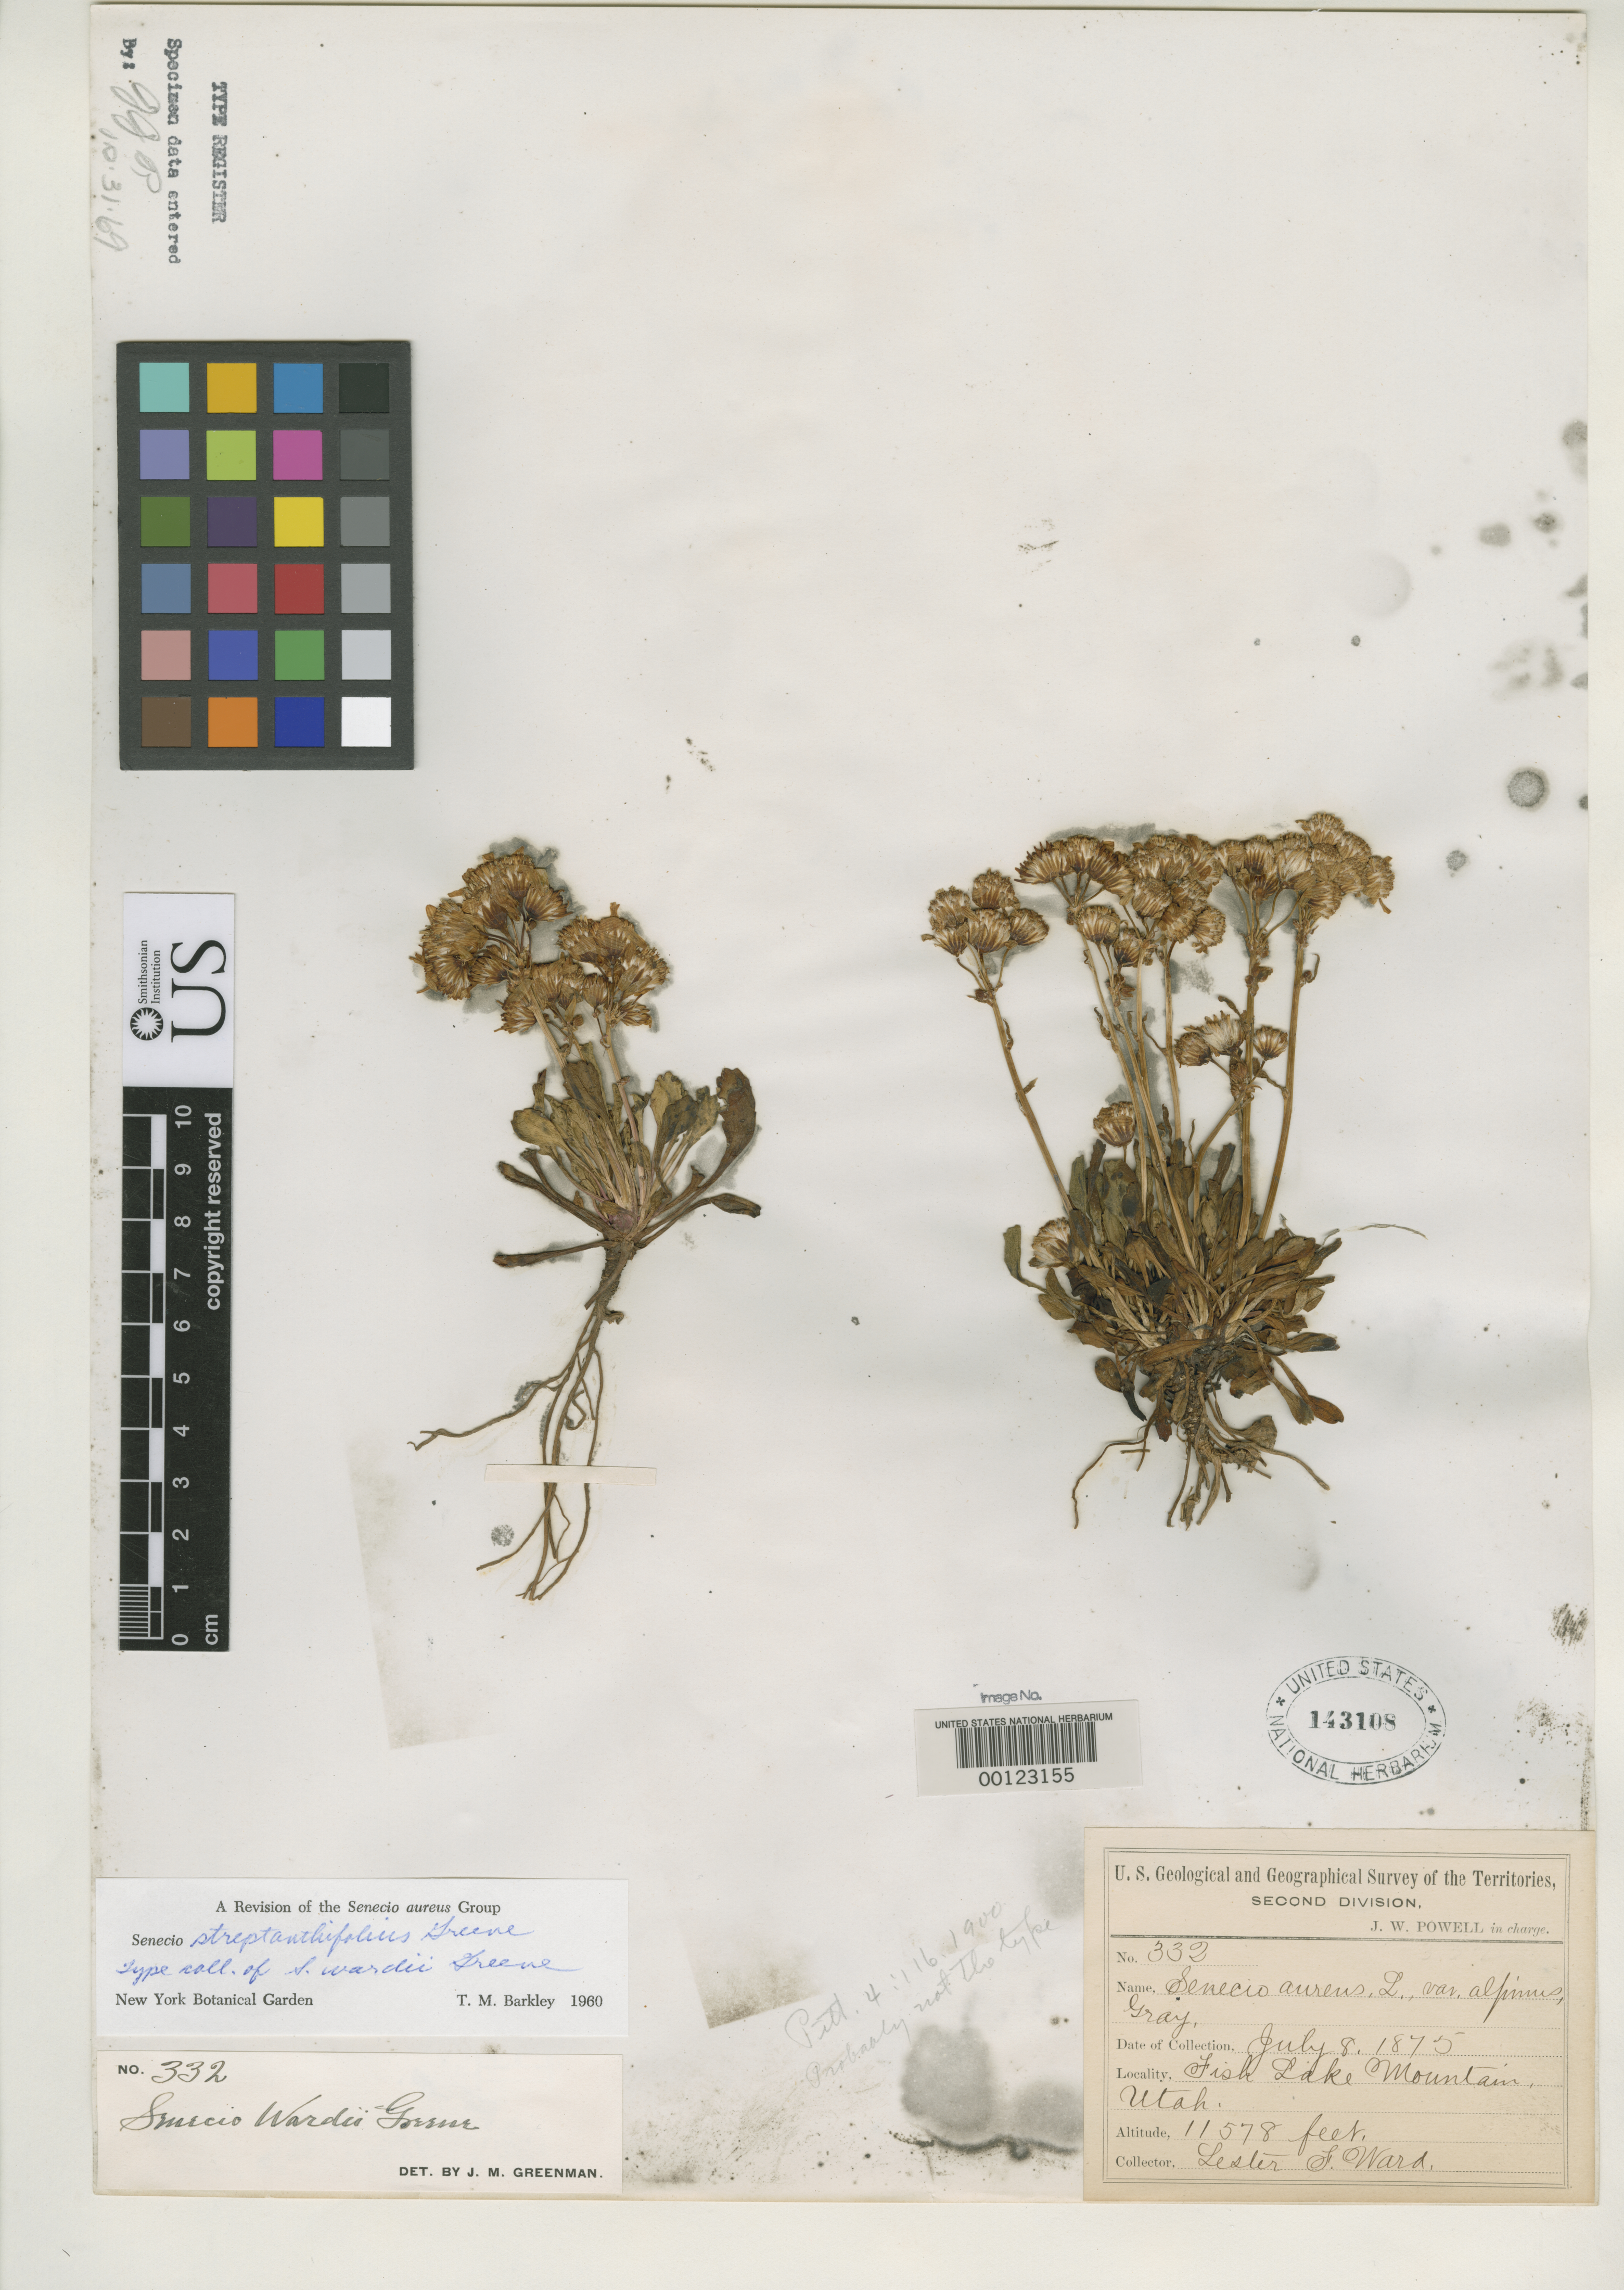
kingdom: Plantae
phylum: Tracheophyta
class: Magnoliopsida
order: Asterales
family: Asteraceae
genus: Senecio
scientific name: Senecio wardii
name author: Greene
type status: Holotype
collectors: L. F. Ward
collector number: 332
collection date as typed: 08 Jul 1875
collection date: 1875-07-08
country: United States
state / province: Utah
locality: Fish Lake Mountain.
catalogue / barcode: US 143108